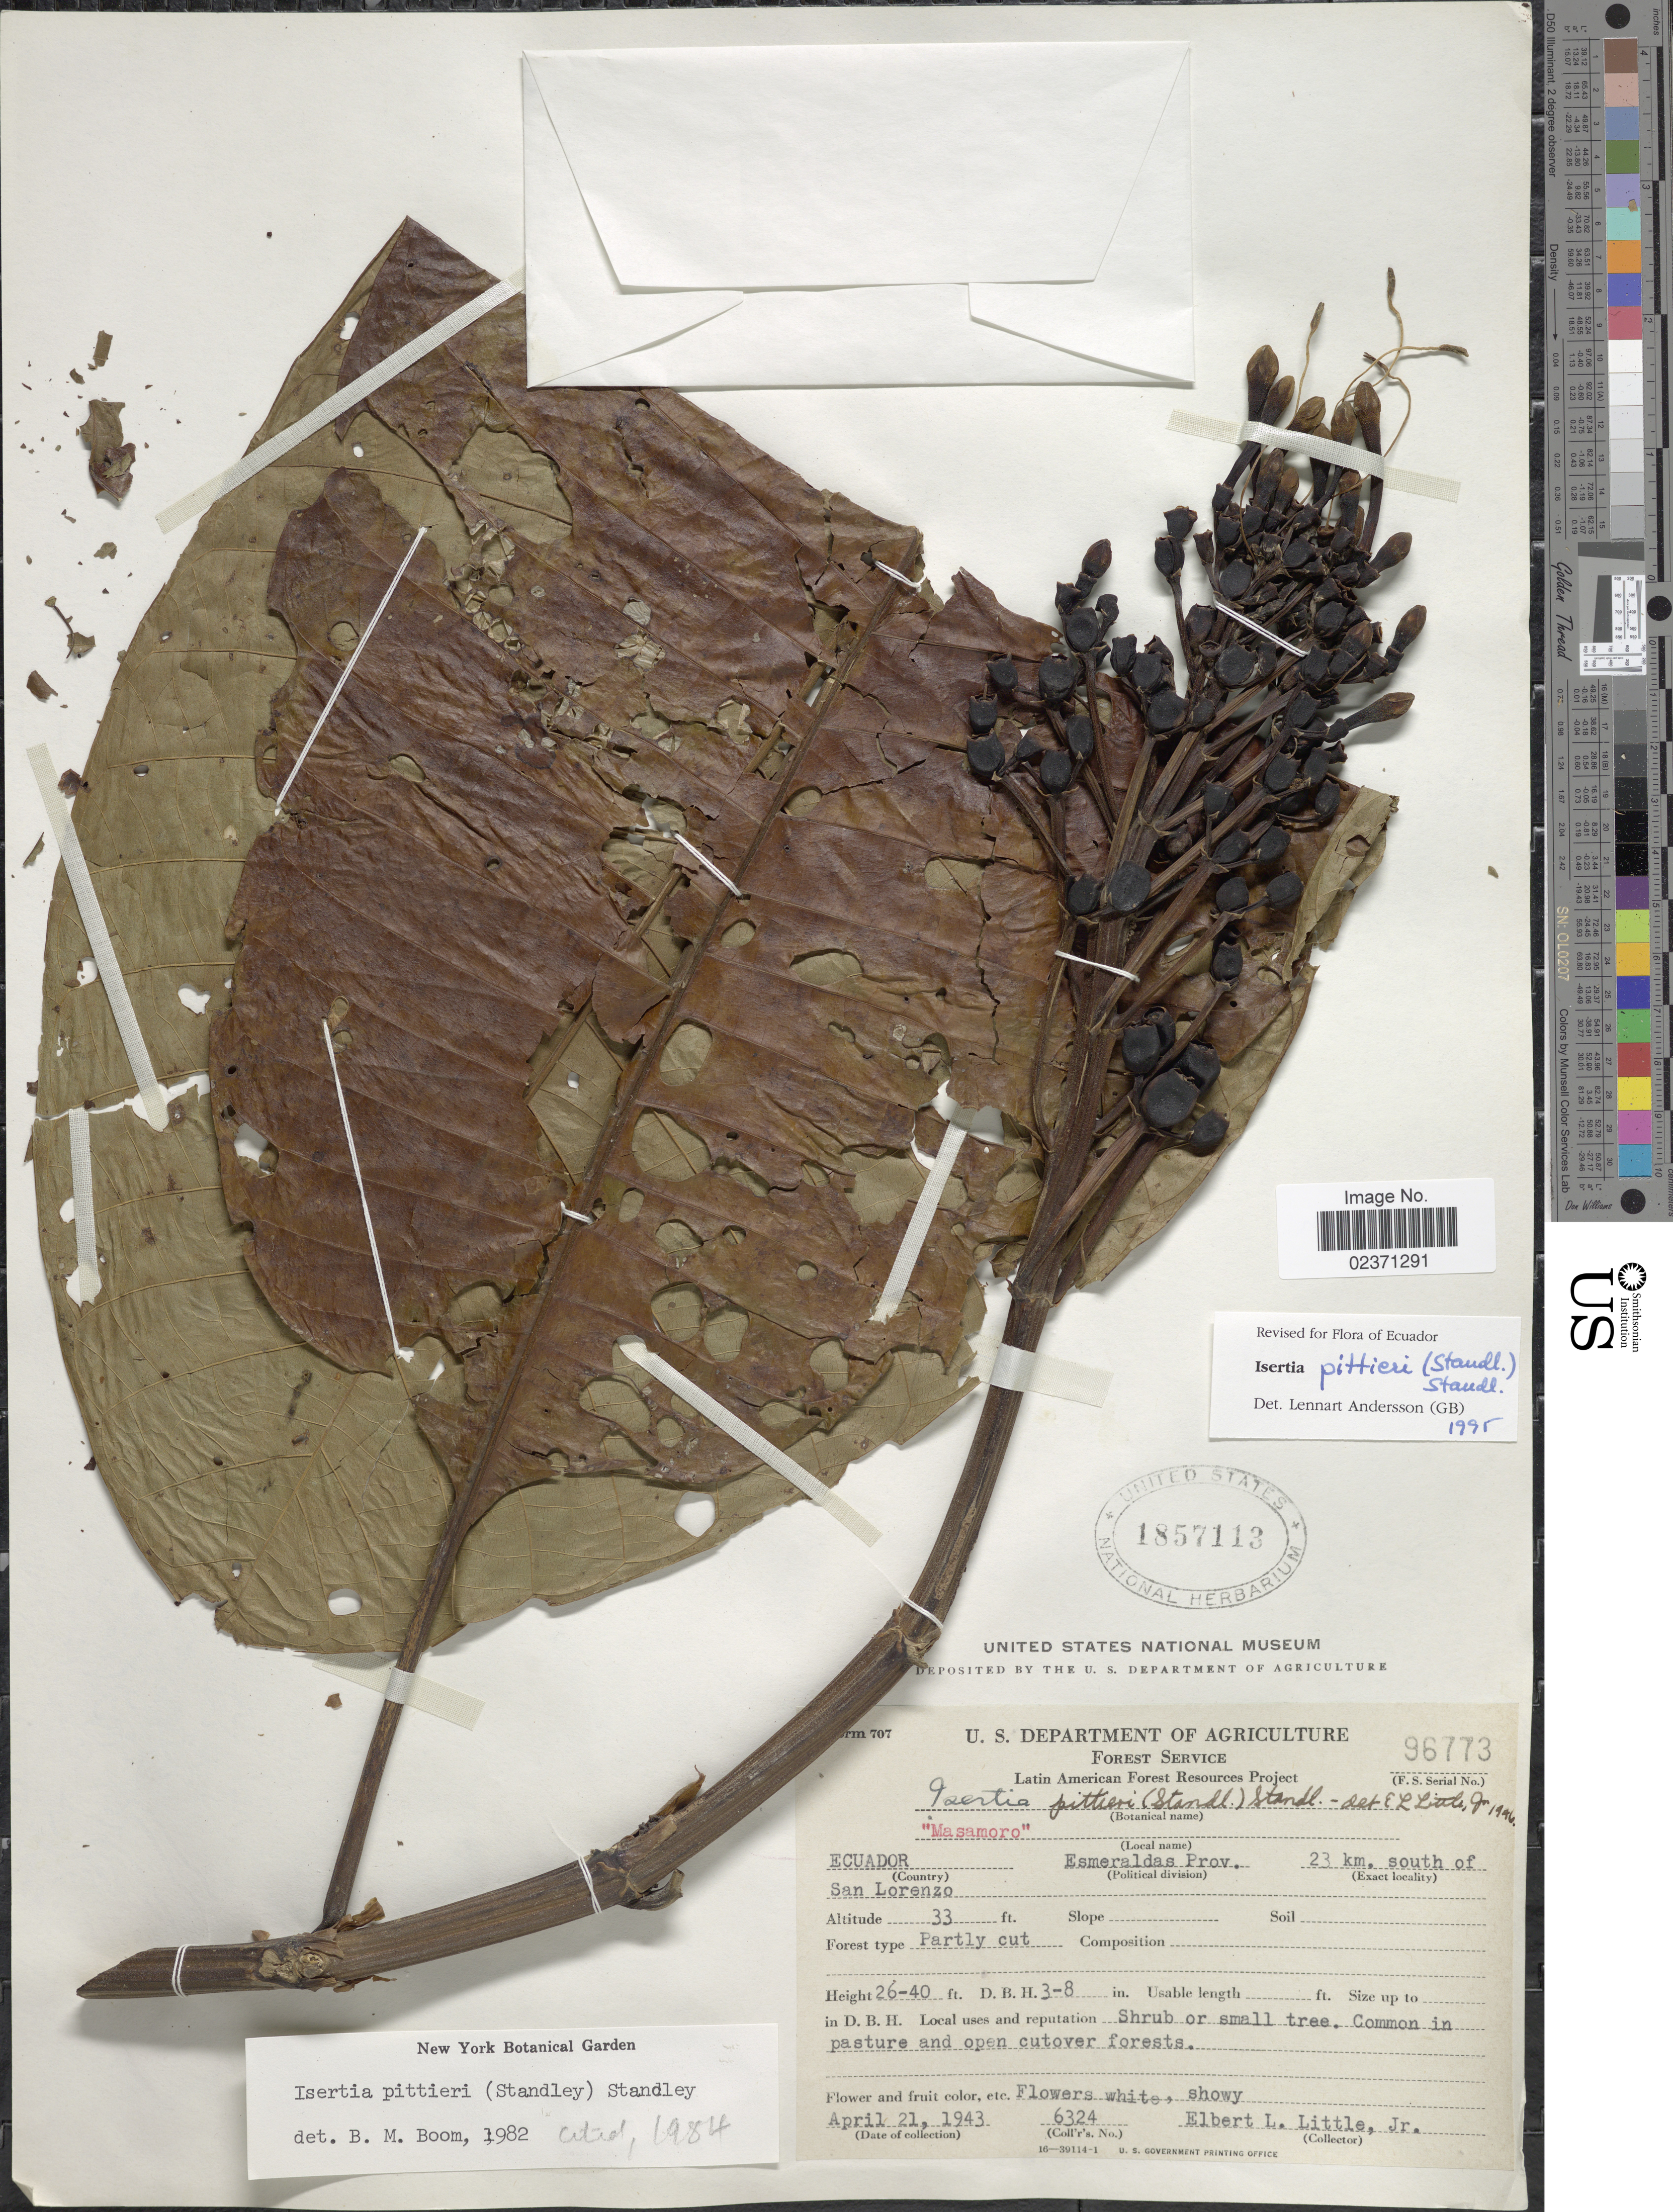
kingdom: Plantae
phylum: Tracheophyta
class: Magnoliopsida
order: Gentianales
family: Rubiaceae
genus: Isertia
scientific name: Isertia pittieri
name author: (Standl.) Standl.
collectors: E. L. Little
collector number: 6324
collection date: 1943-04-21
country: Ecuador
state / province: Esmeraldas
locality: Esmeraldas Prov., 23 km. south of San Lorenzo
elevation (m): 10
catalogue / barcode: US 1857113